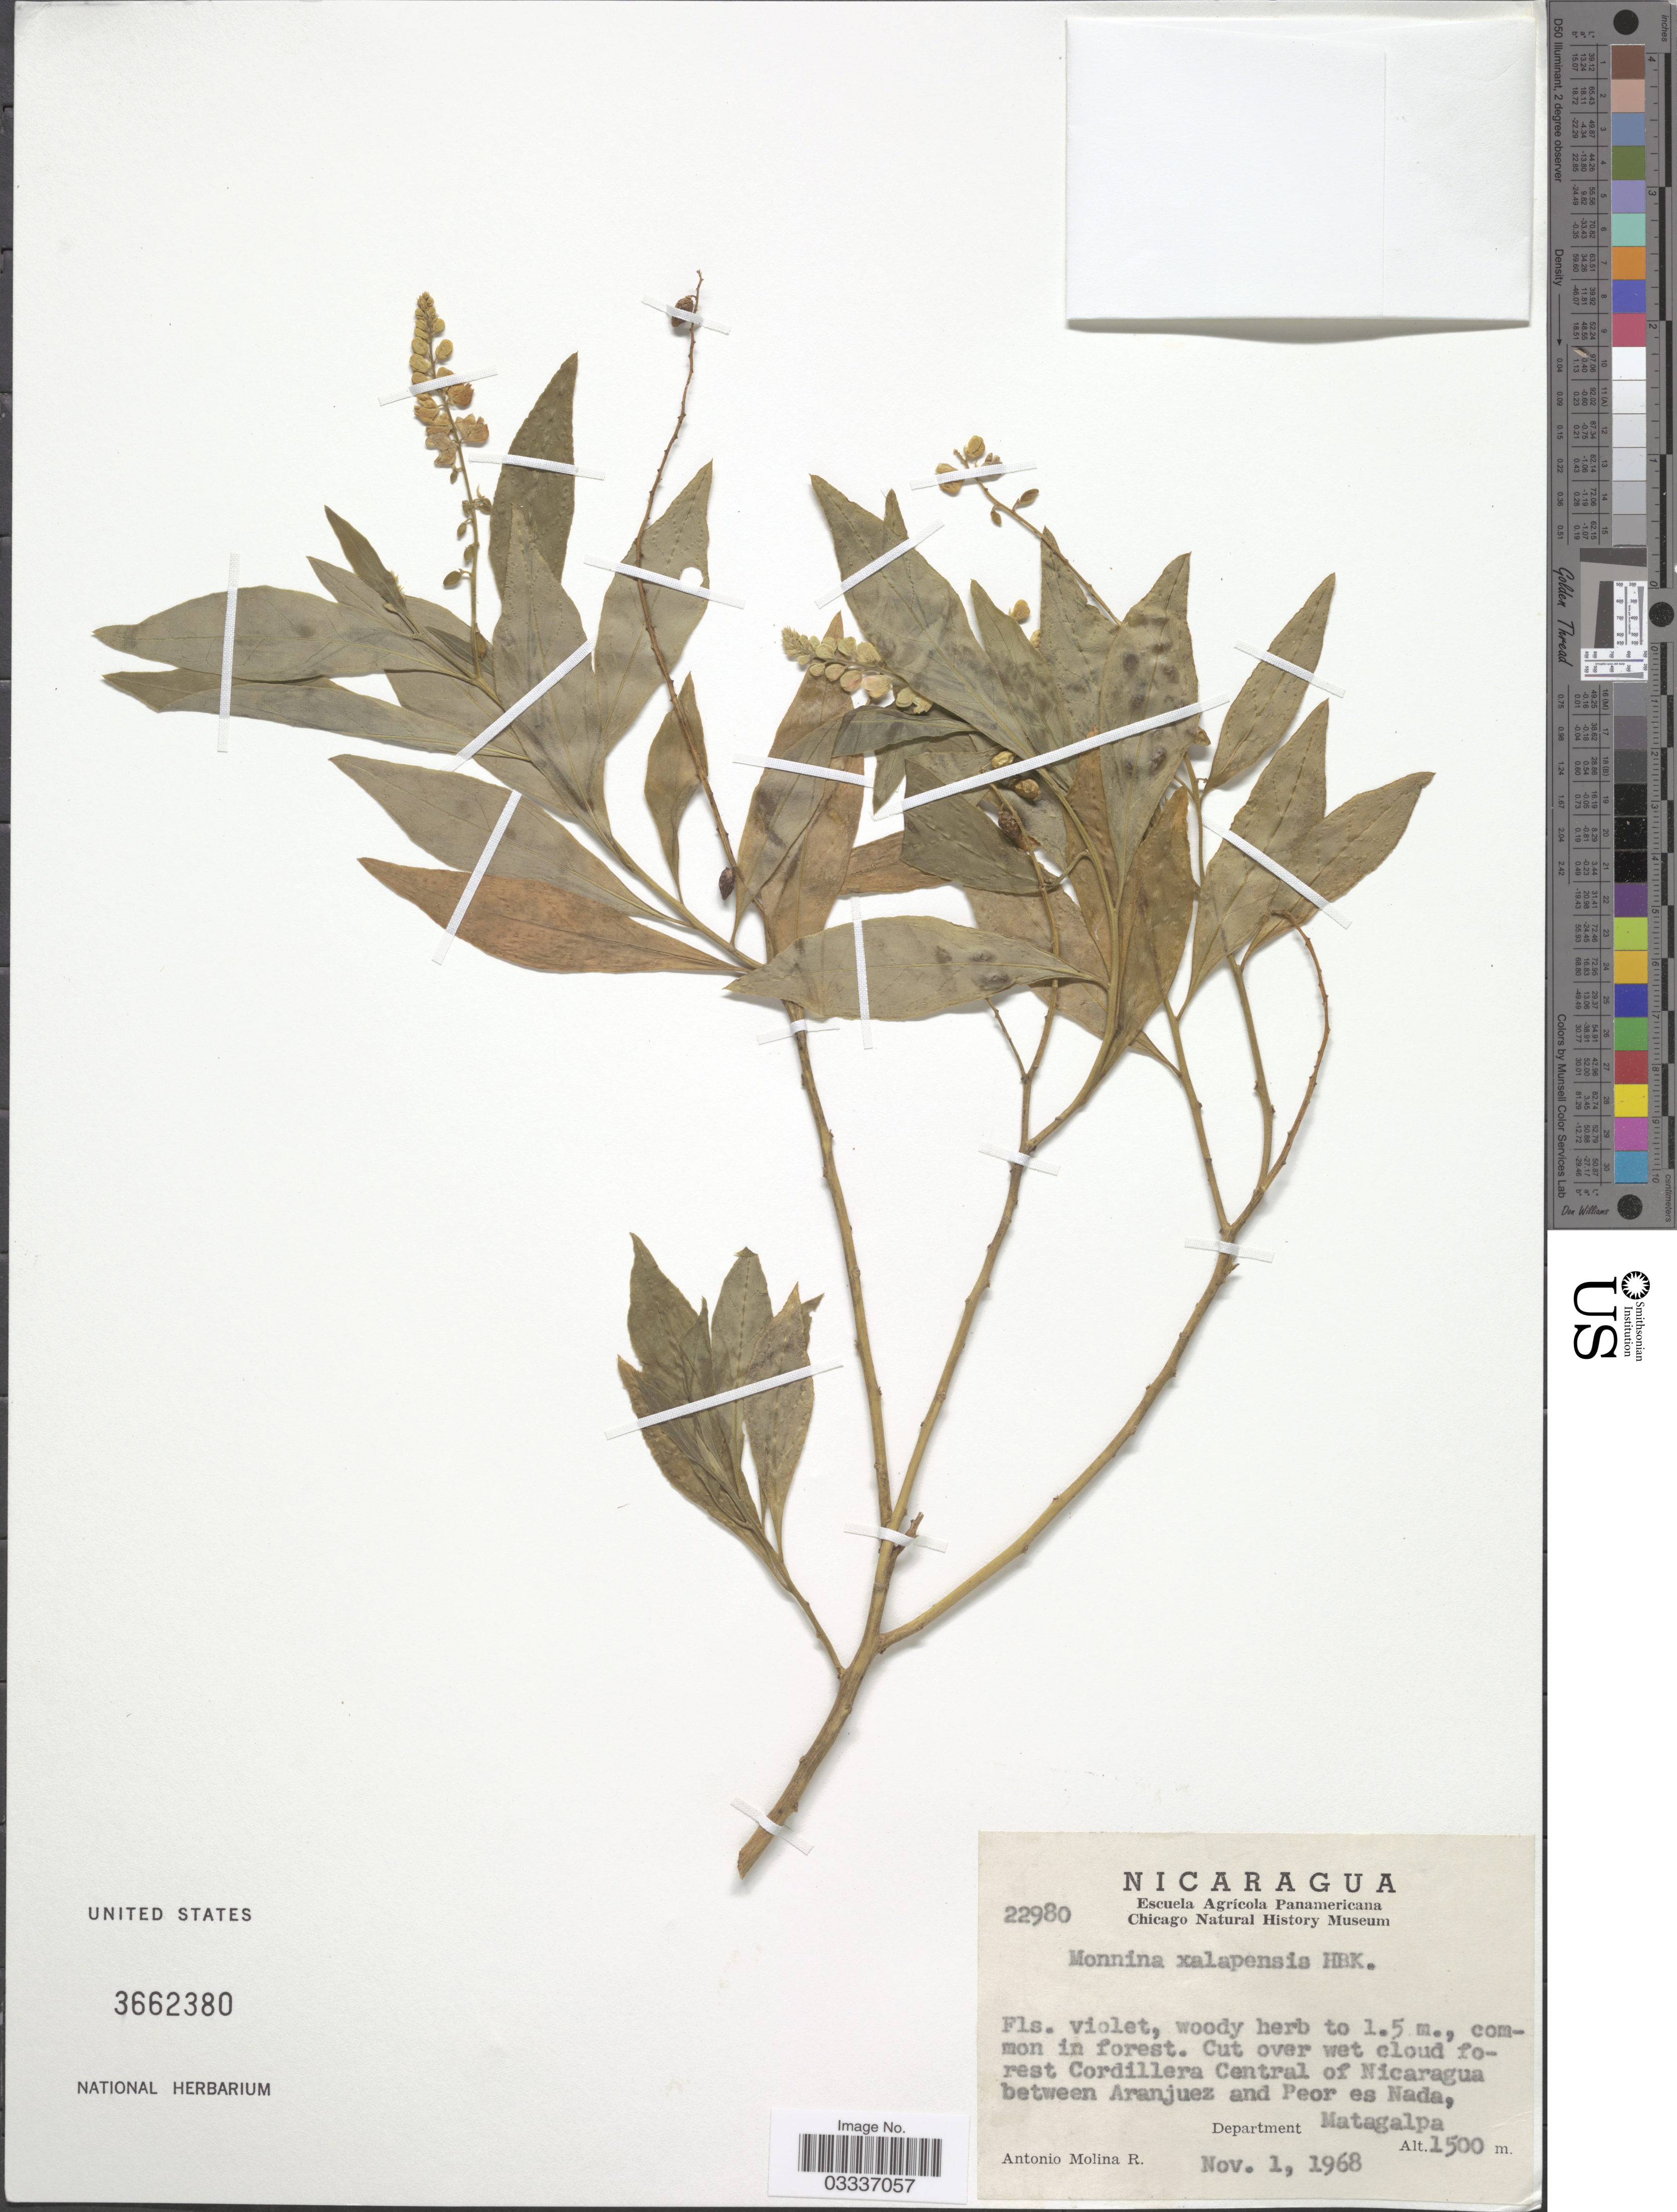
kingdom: Plantae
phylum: Tracheophyta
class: Magnoliopsida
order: Fabales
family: Polygalaceae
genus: Monnina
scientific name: Monnina xalapensis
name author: Kunth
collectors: A. Molina R.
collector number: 22980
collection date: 1968-11-01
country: Nicaragua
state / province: Matagalpa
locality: Cut over wet cloud forest Cordillera Central of Nicaragua between Aranjuez and Peor es Nada, Department Matagalpa.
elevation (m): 1500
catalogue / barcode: US 3662380